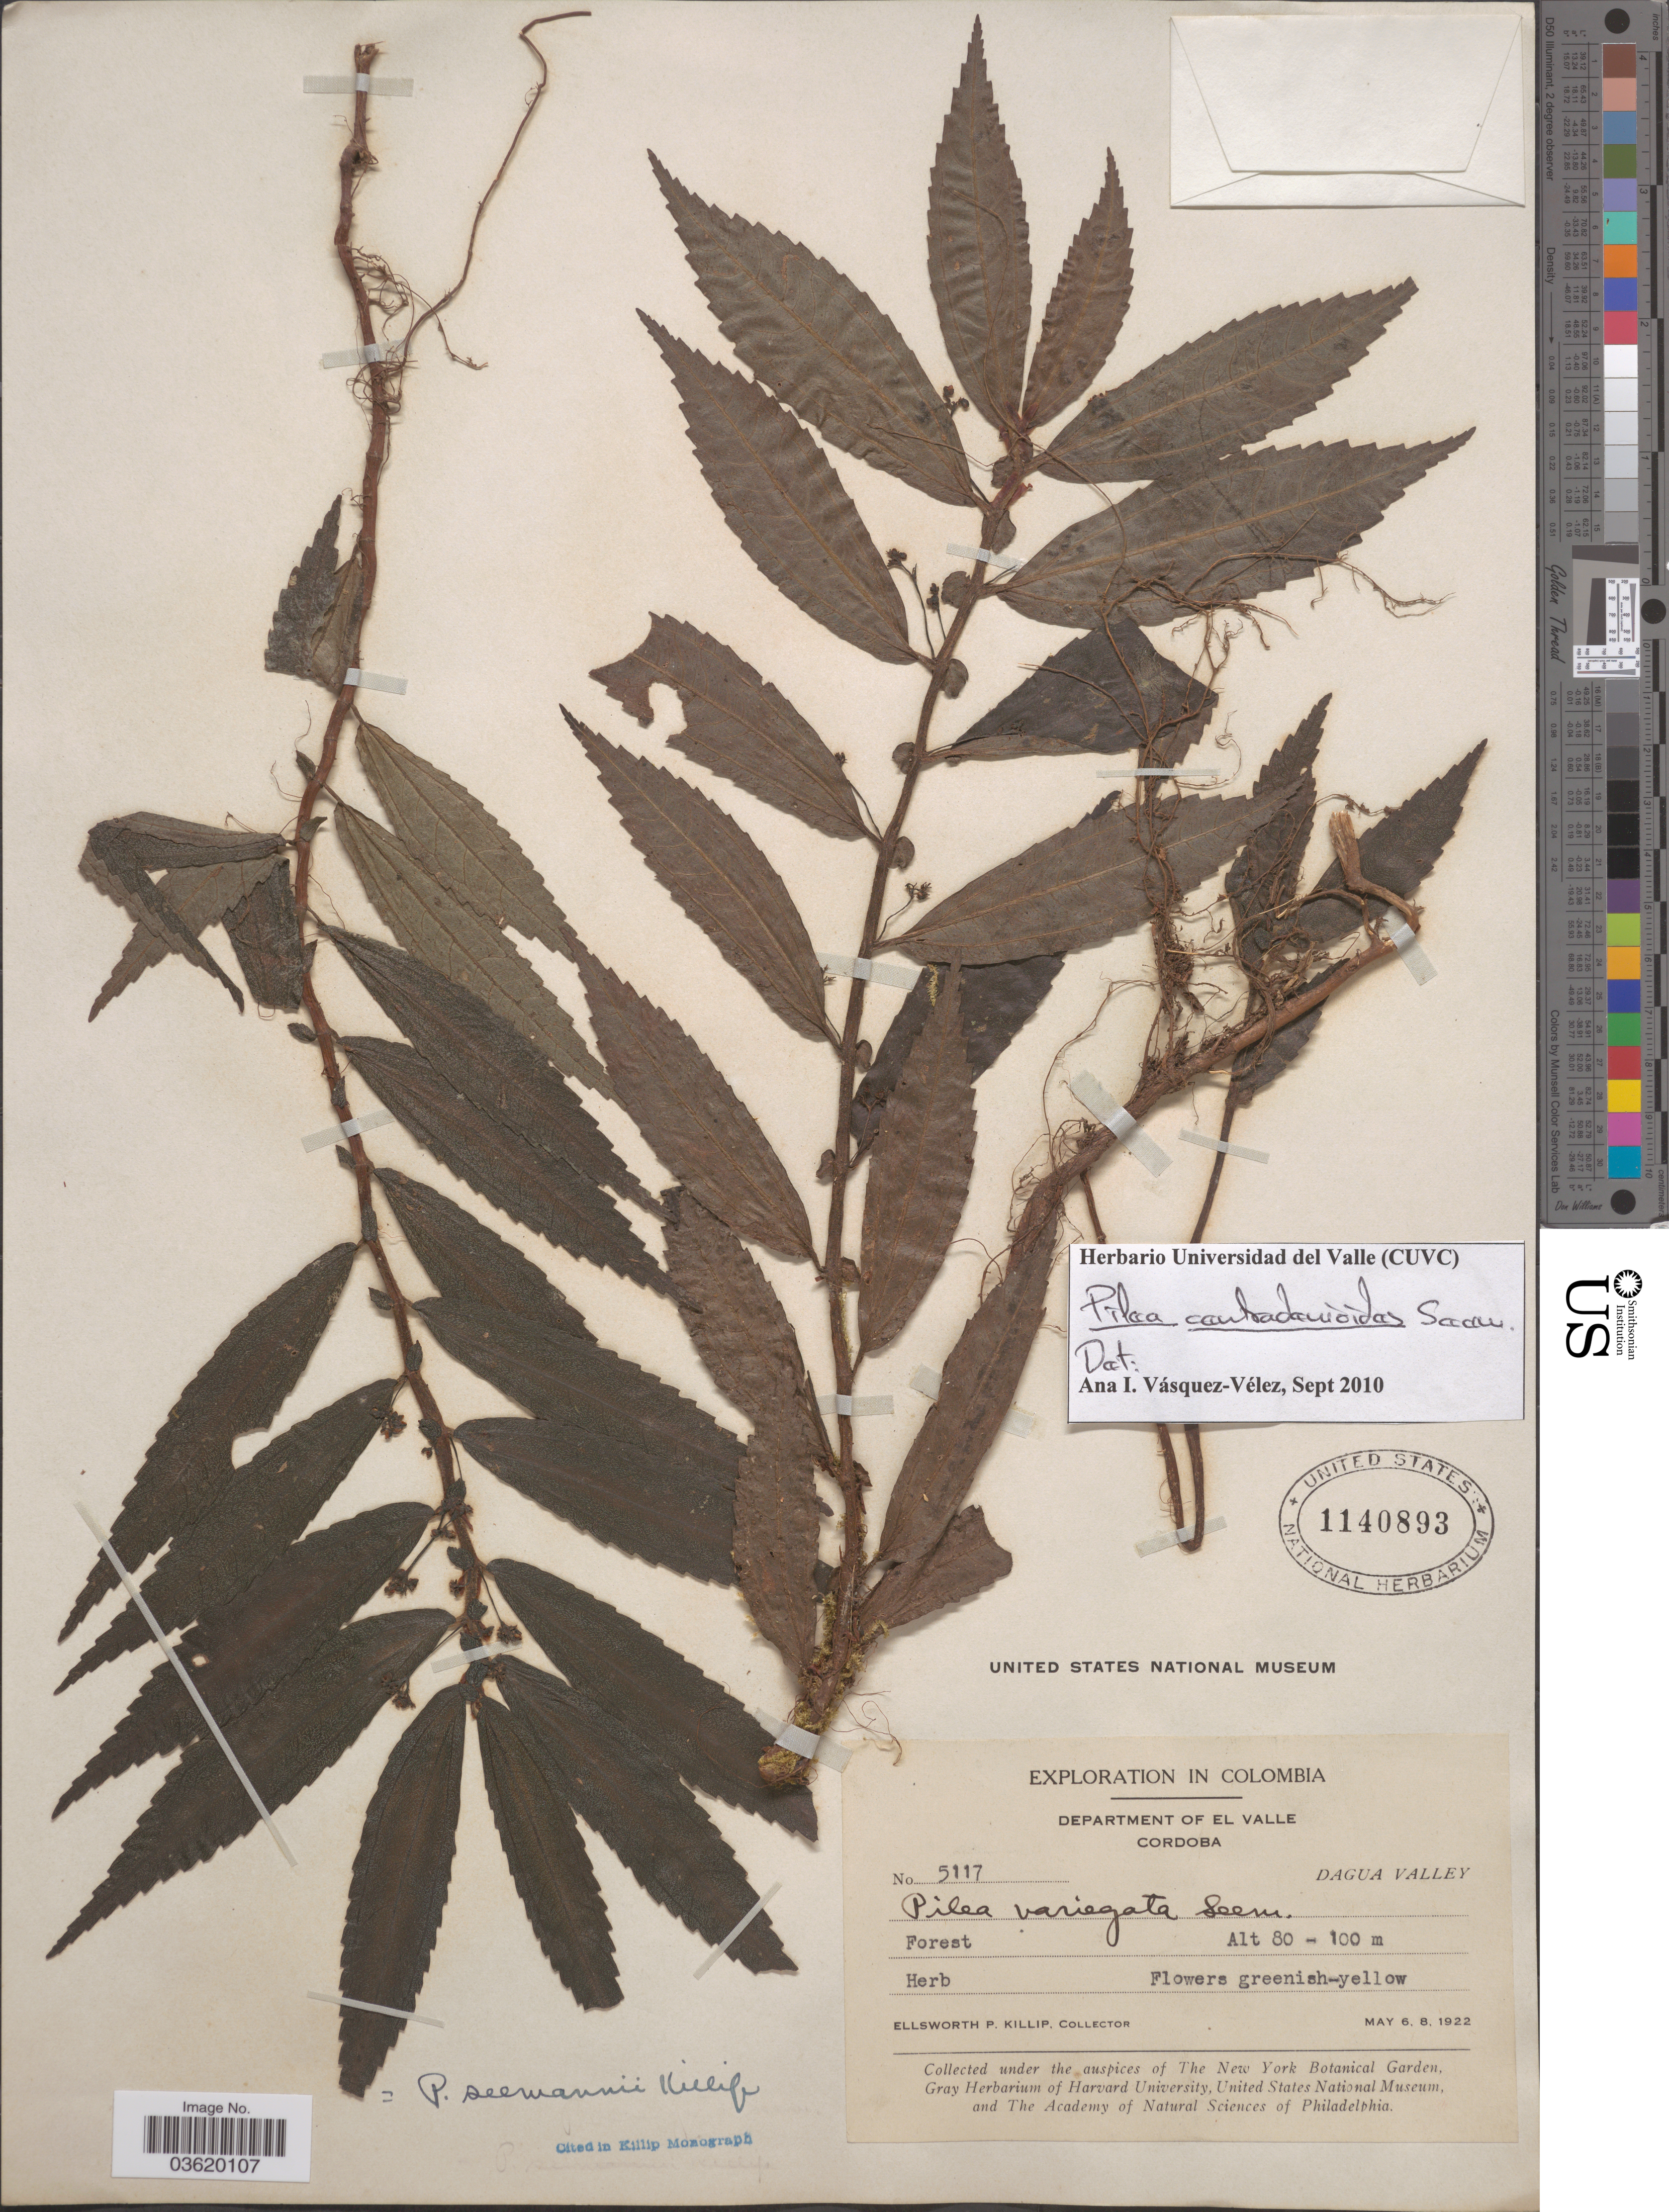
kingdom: Plantae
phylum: Tracheophyta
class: Magnoliopsida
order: Rosales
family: Urticaceae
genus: Pilea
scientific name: Pilea centradenioides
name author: Seem.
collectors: E. P. Killip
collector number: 5117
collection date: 1922-05-06/1922-05-08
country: Colombia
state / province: Córdoba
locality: Department of El Valle. Cordoba. Dagua Valley.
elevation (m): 80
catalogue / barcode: US 1140893